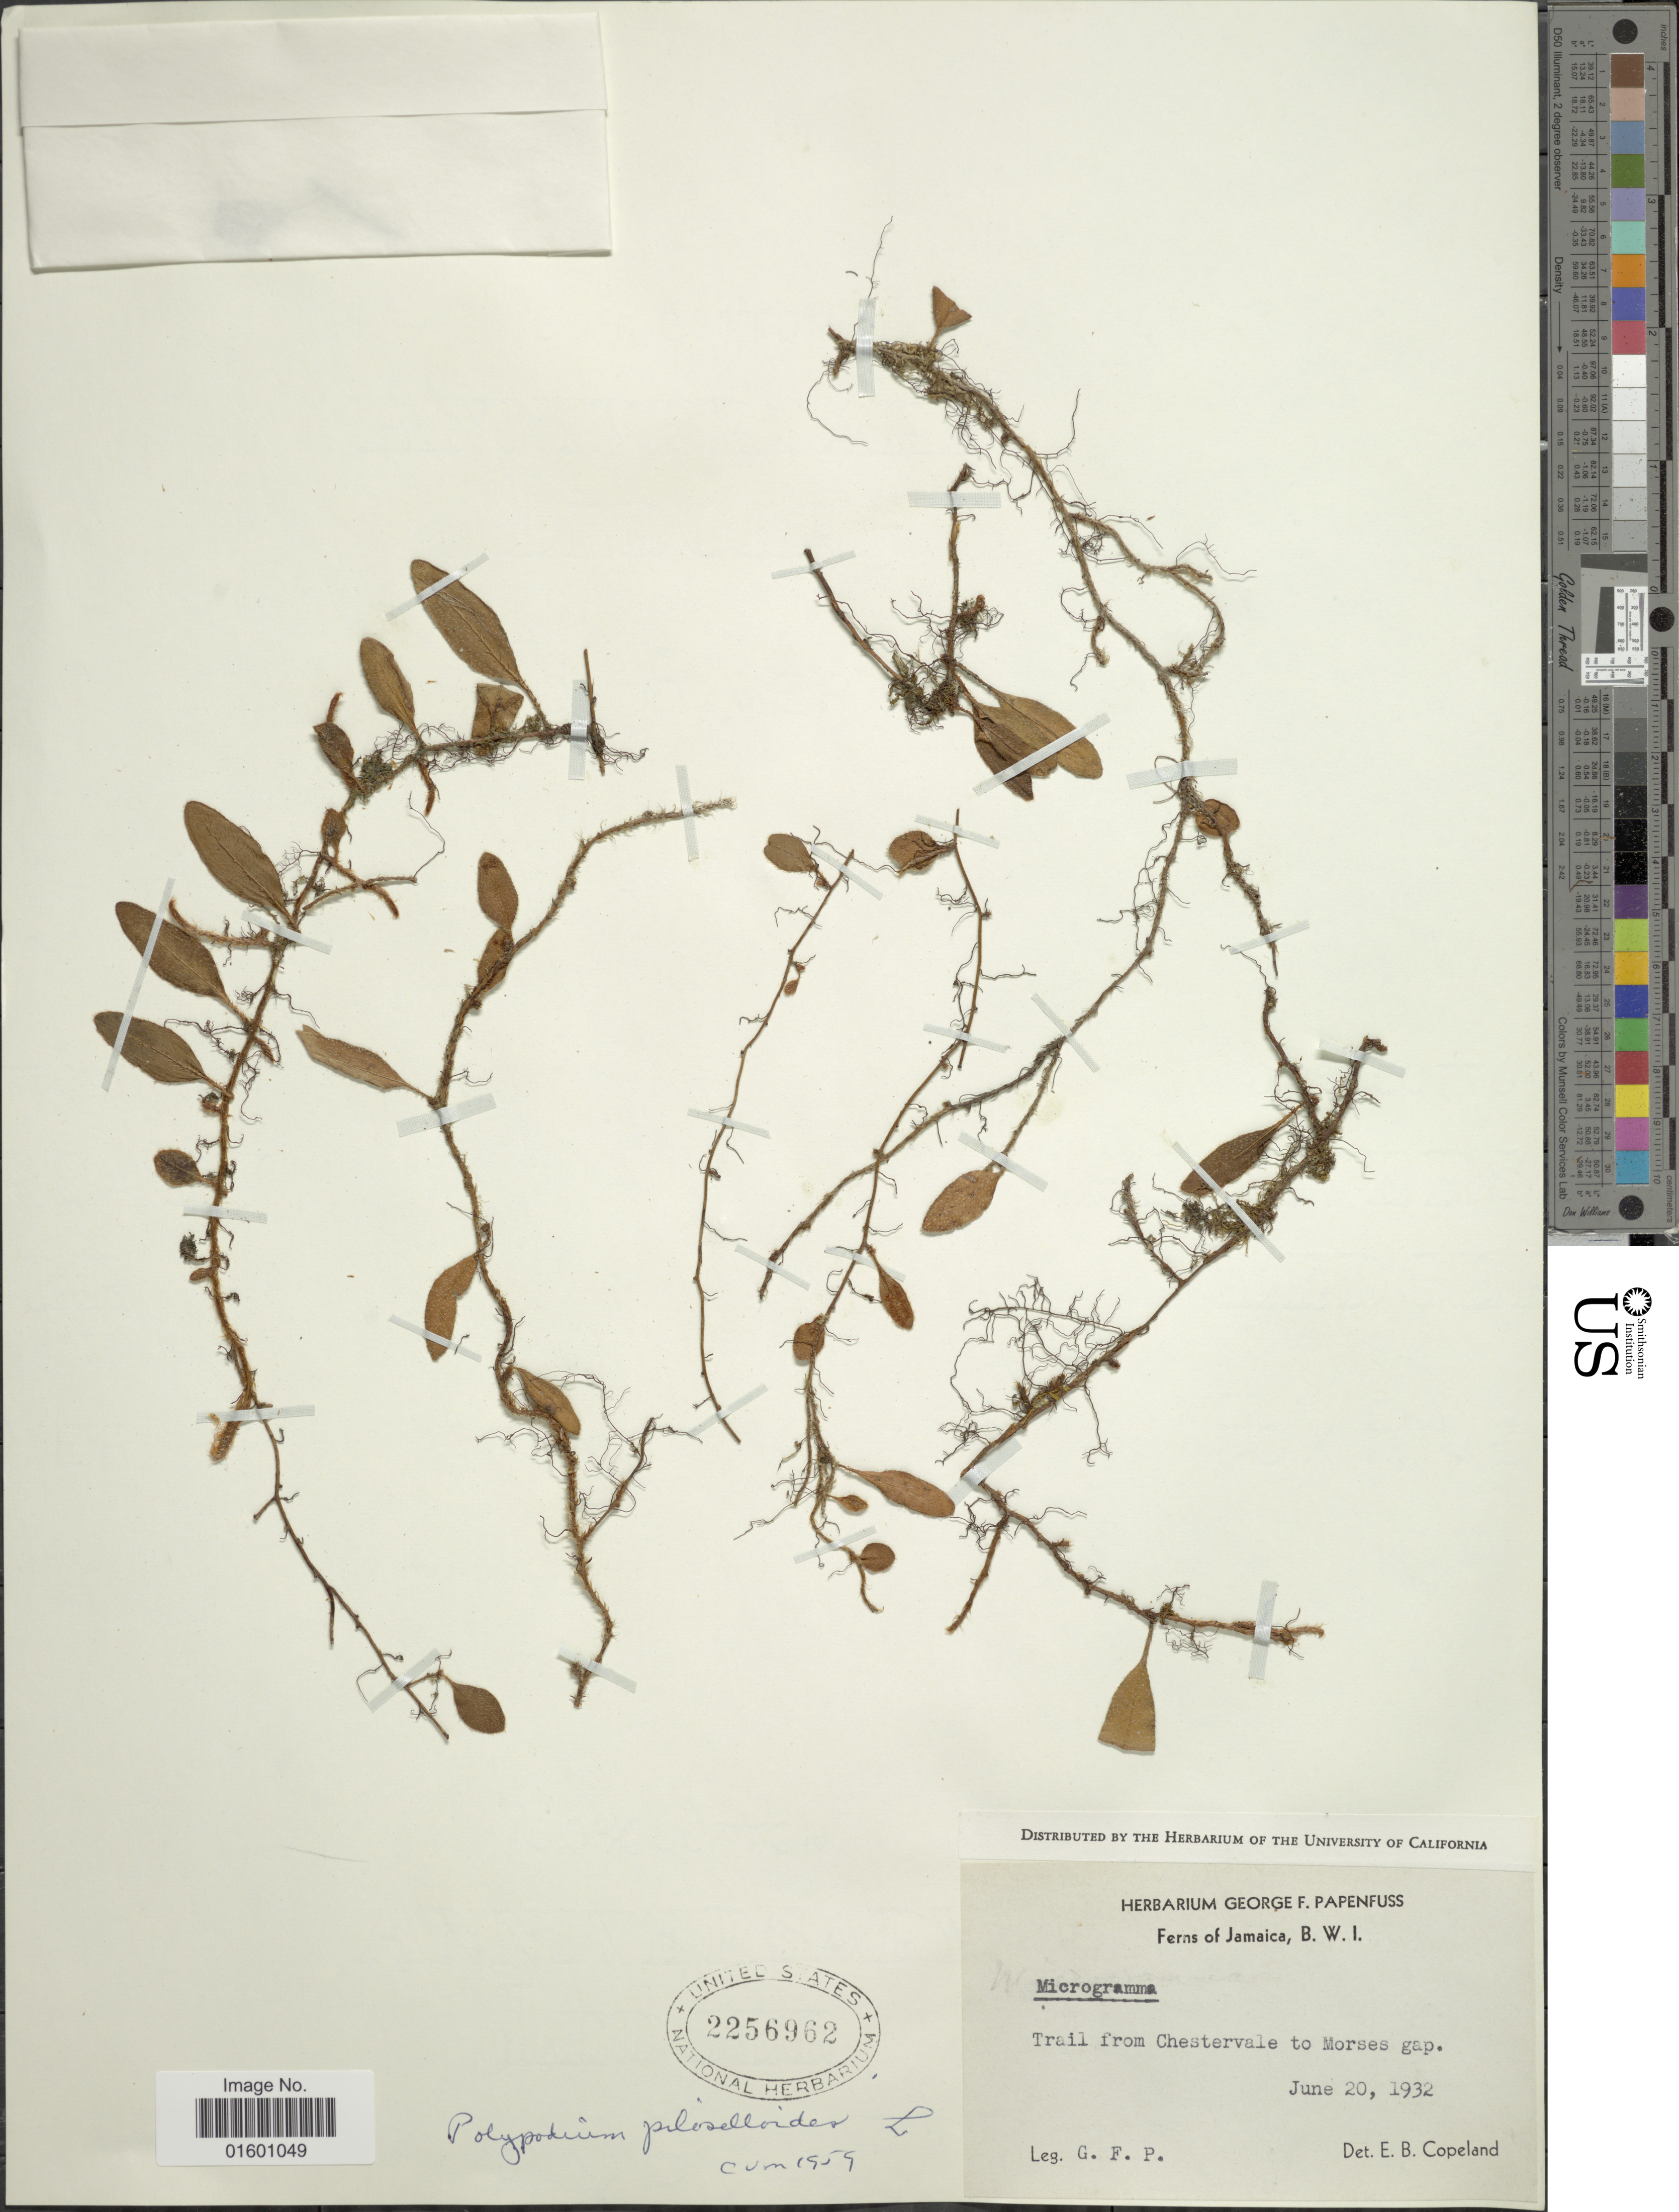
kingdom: Plantae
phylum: Tracheophyta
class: Polypodiopsida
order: Polypodiales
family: Polypodiaceae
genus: Microgramma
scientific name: Microgramma piloselloides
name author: (L.) Copel.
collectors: G. Papenfuss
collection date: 1932-06-20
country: Jamaica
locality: Trail from Chestervale to Morses gap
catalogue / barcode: US 2256962